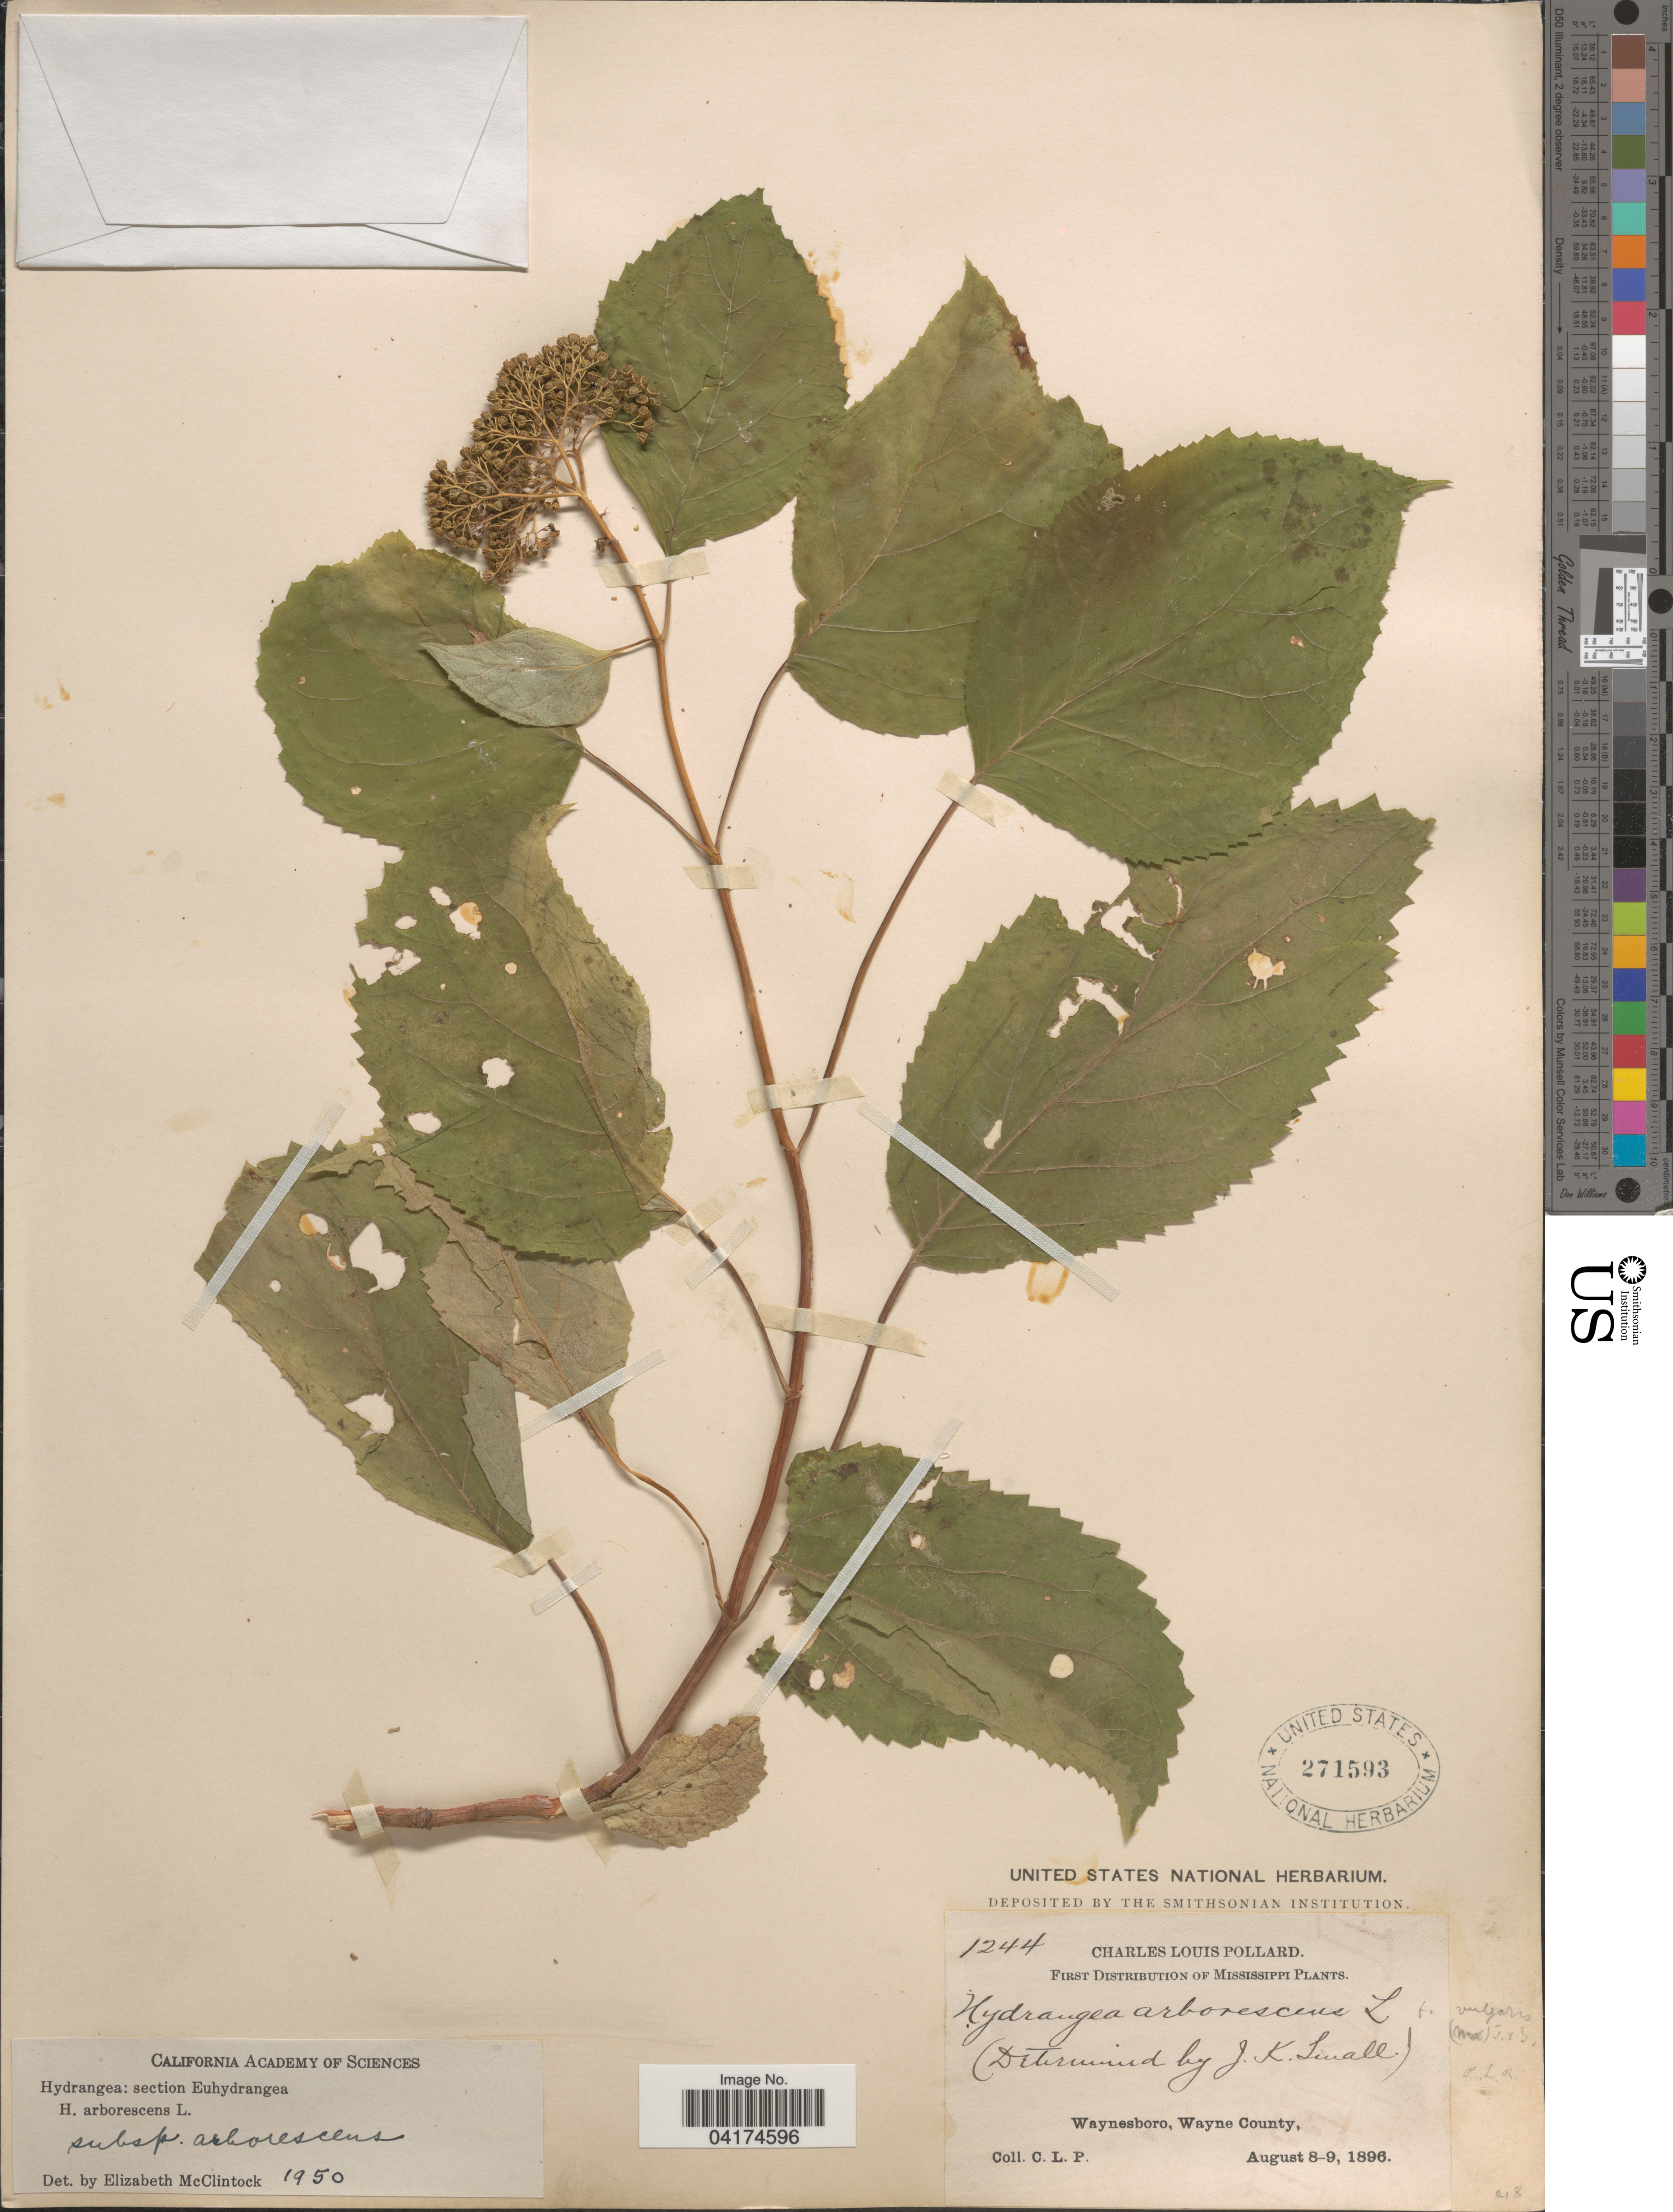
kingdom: Plantae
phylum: Tracheophyta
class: Magnoliopsida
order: Cornales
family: Hydrangeaceae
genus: Hydrangea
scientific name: Hydrangea arborescens subsp. arborescens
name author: L.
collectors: C. L. Pollard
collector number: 1244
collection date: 1896-08-08/1896-08-09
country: United States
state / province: Mississippi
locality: Waynesboro, Wayne County.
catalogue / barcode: US 271593